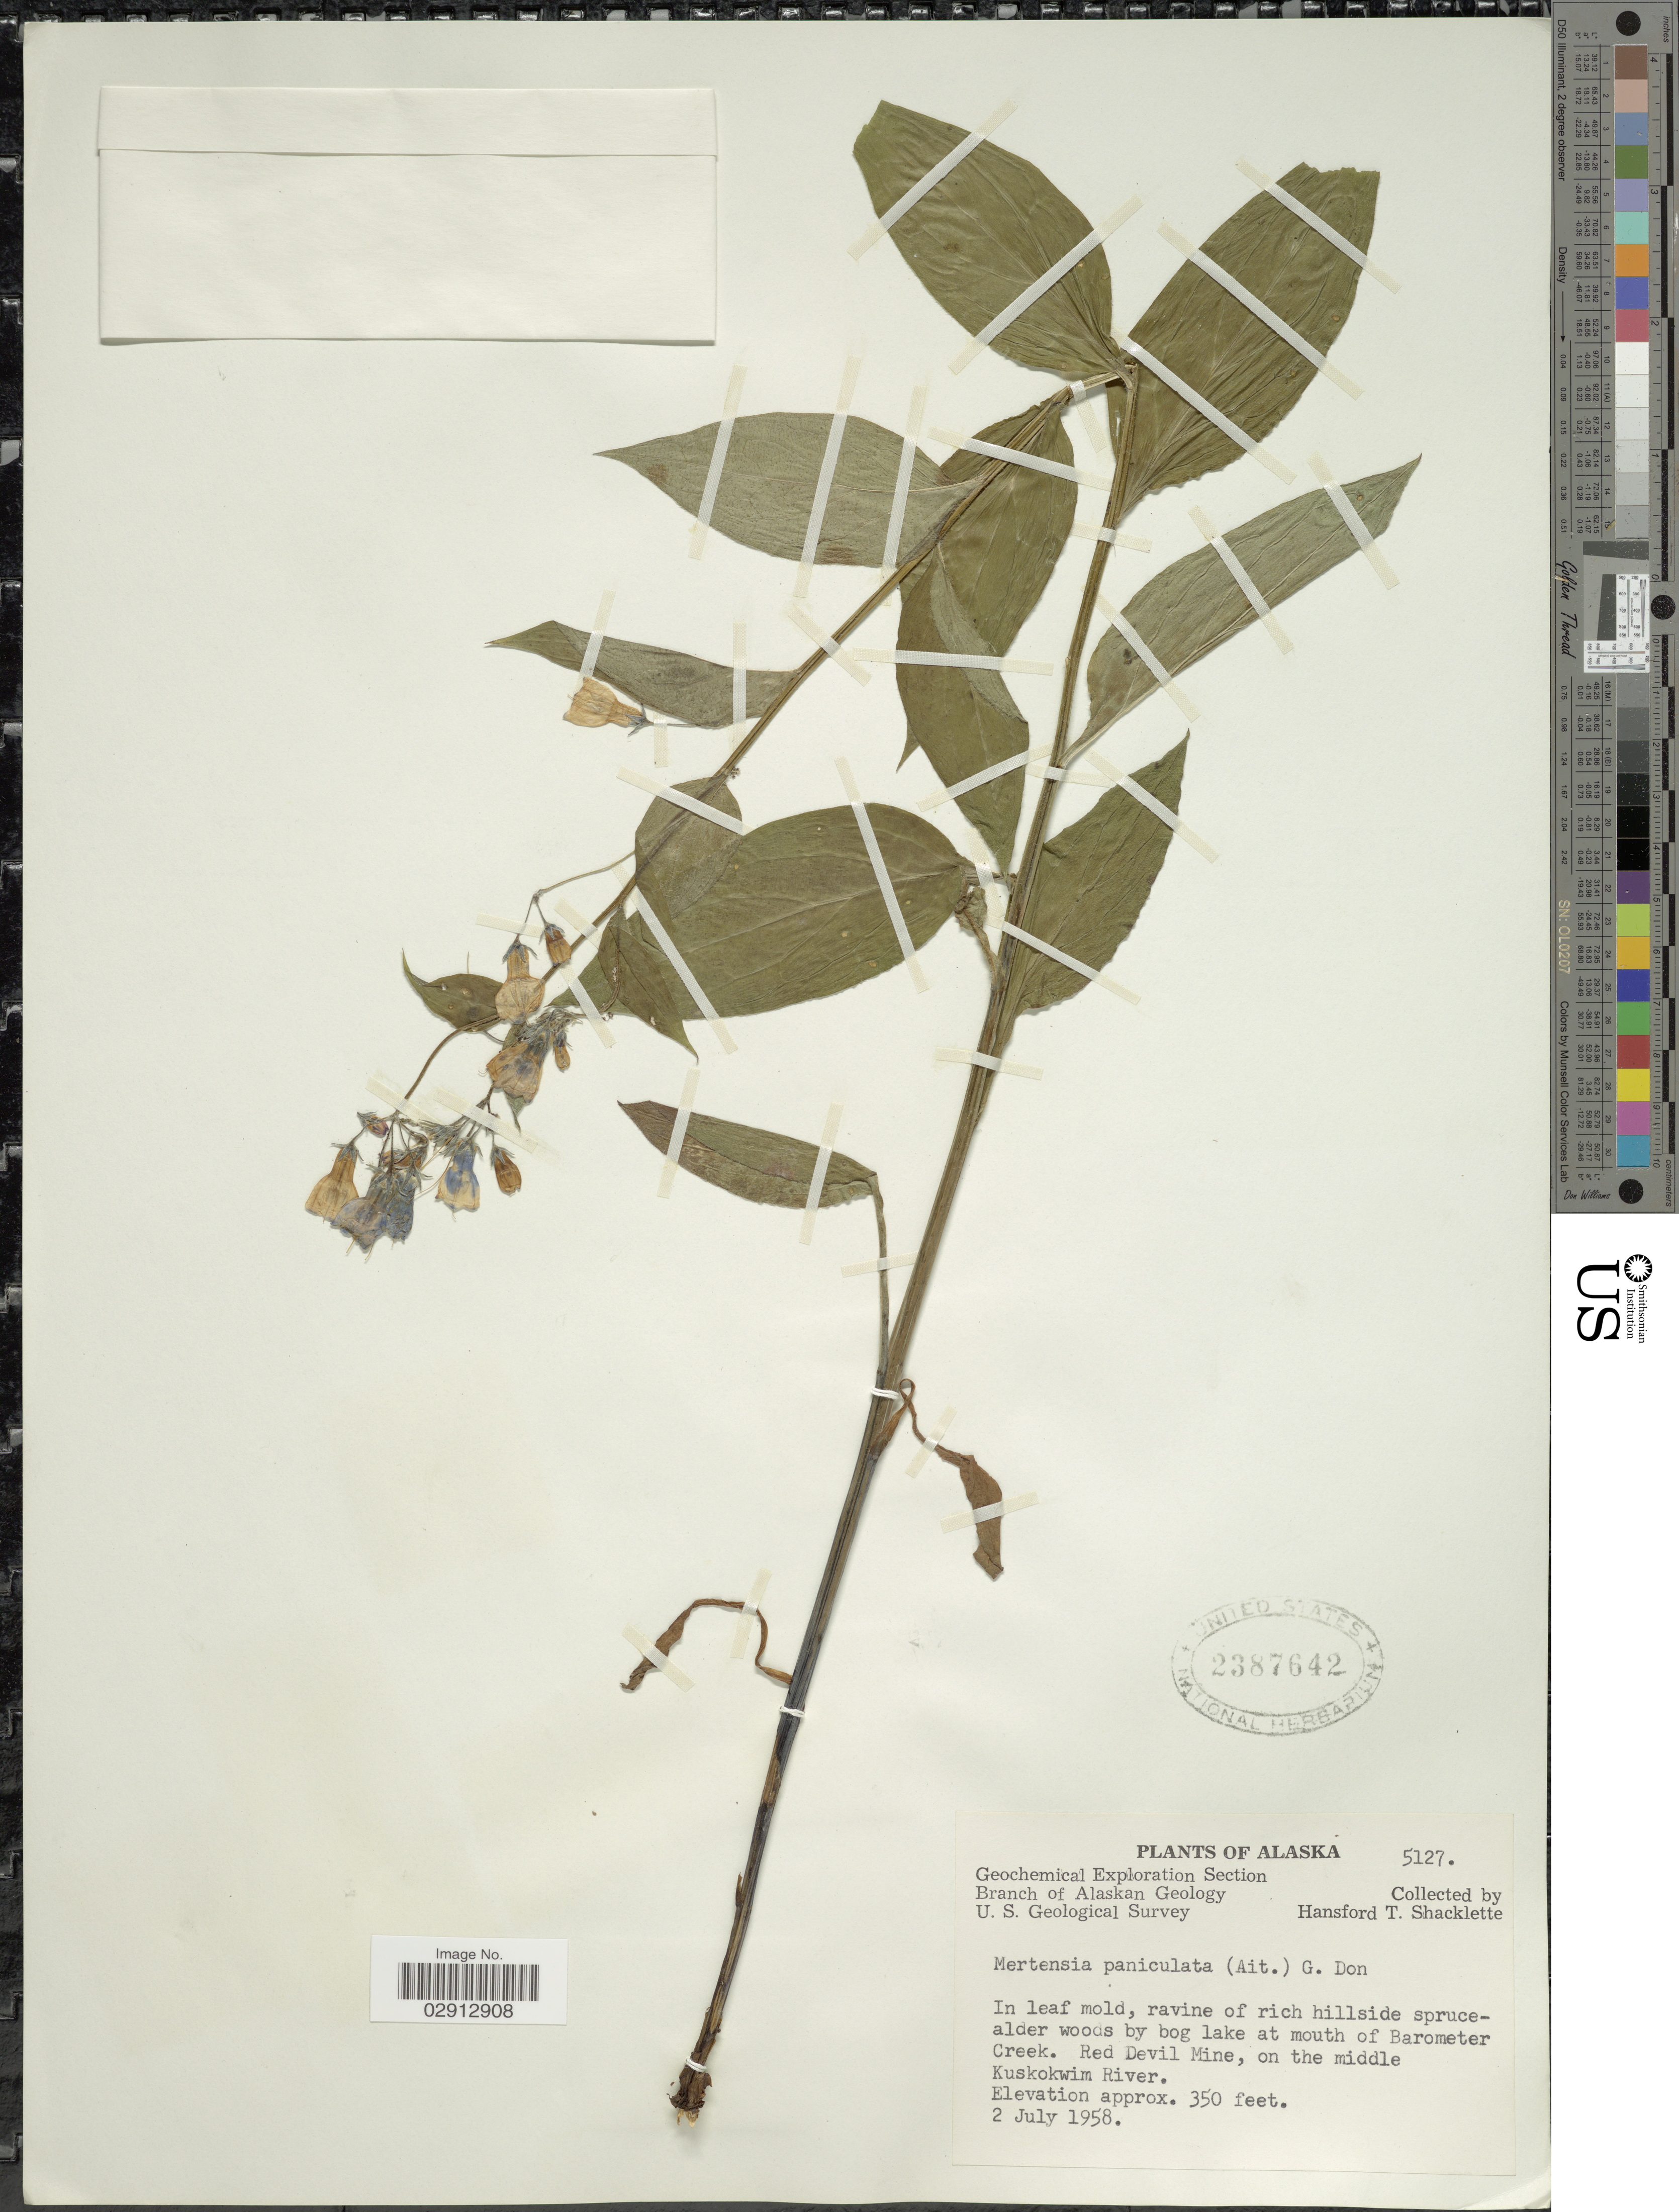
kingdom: Plantae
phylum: Tracheophyta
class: Magnoliopsida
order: Boraginales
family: Boraginaceae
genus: Mertensia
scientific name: Mertensia paniculata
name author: (Aiton) G. Don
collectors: H. Shacklette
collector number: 5127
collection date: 1958-07-02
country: United States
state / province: Alaska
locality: At mouth of Barometer Creek. Red Devil Mine, on the middle Kuskokwim River.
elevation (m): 107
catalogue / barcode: US 2387642